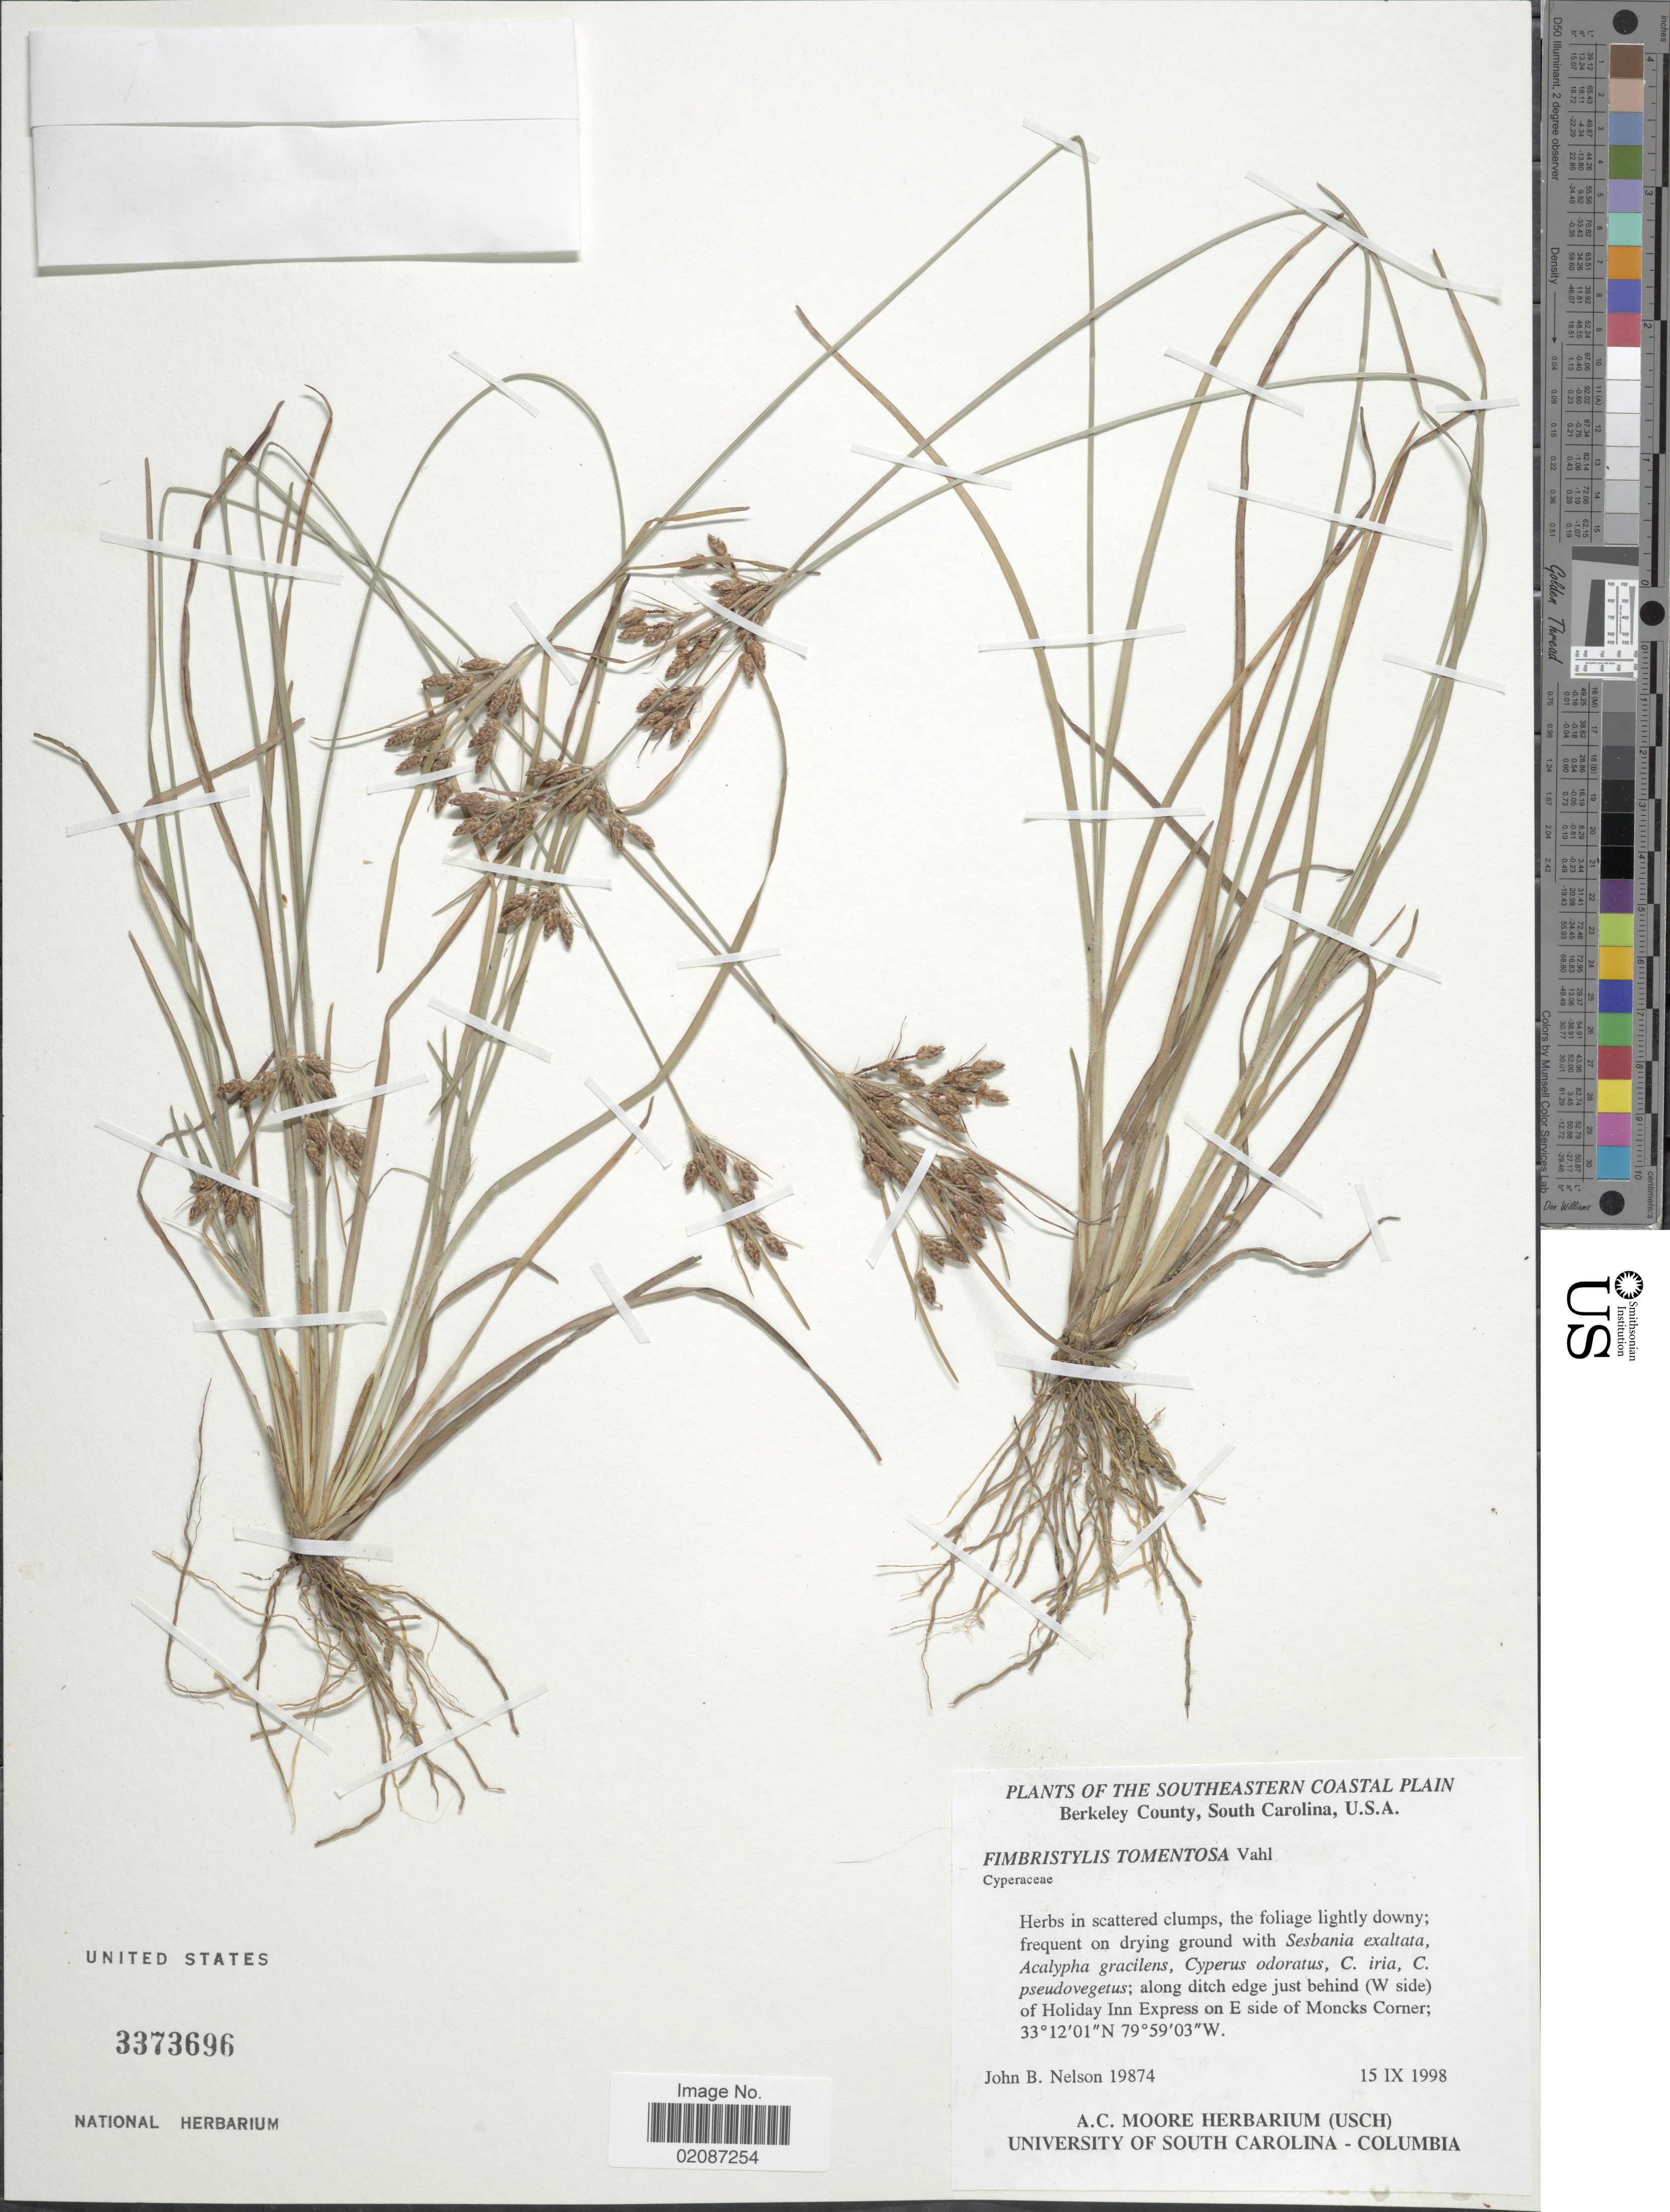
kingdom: Plantae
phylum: Tracheophyta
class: Liliopsida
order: Poales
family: Cyperaceae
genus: Fimbristylis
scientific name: Fimbristylis tomentosa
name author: Vahl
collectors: J. Nelson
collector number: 19874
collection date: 1998-09-15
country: United States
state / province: South Carolina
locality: Southeastern Coastal Plain, Berkeley County, along ditch edge just beging (W side of Holiday Inn Express on E side of Moncks Corner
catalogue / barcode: US 3373696